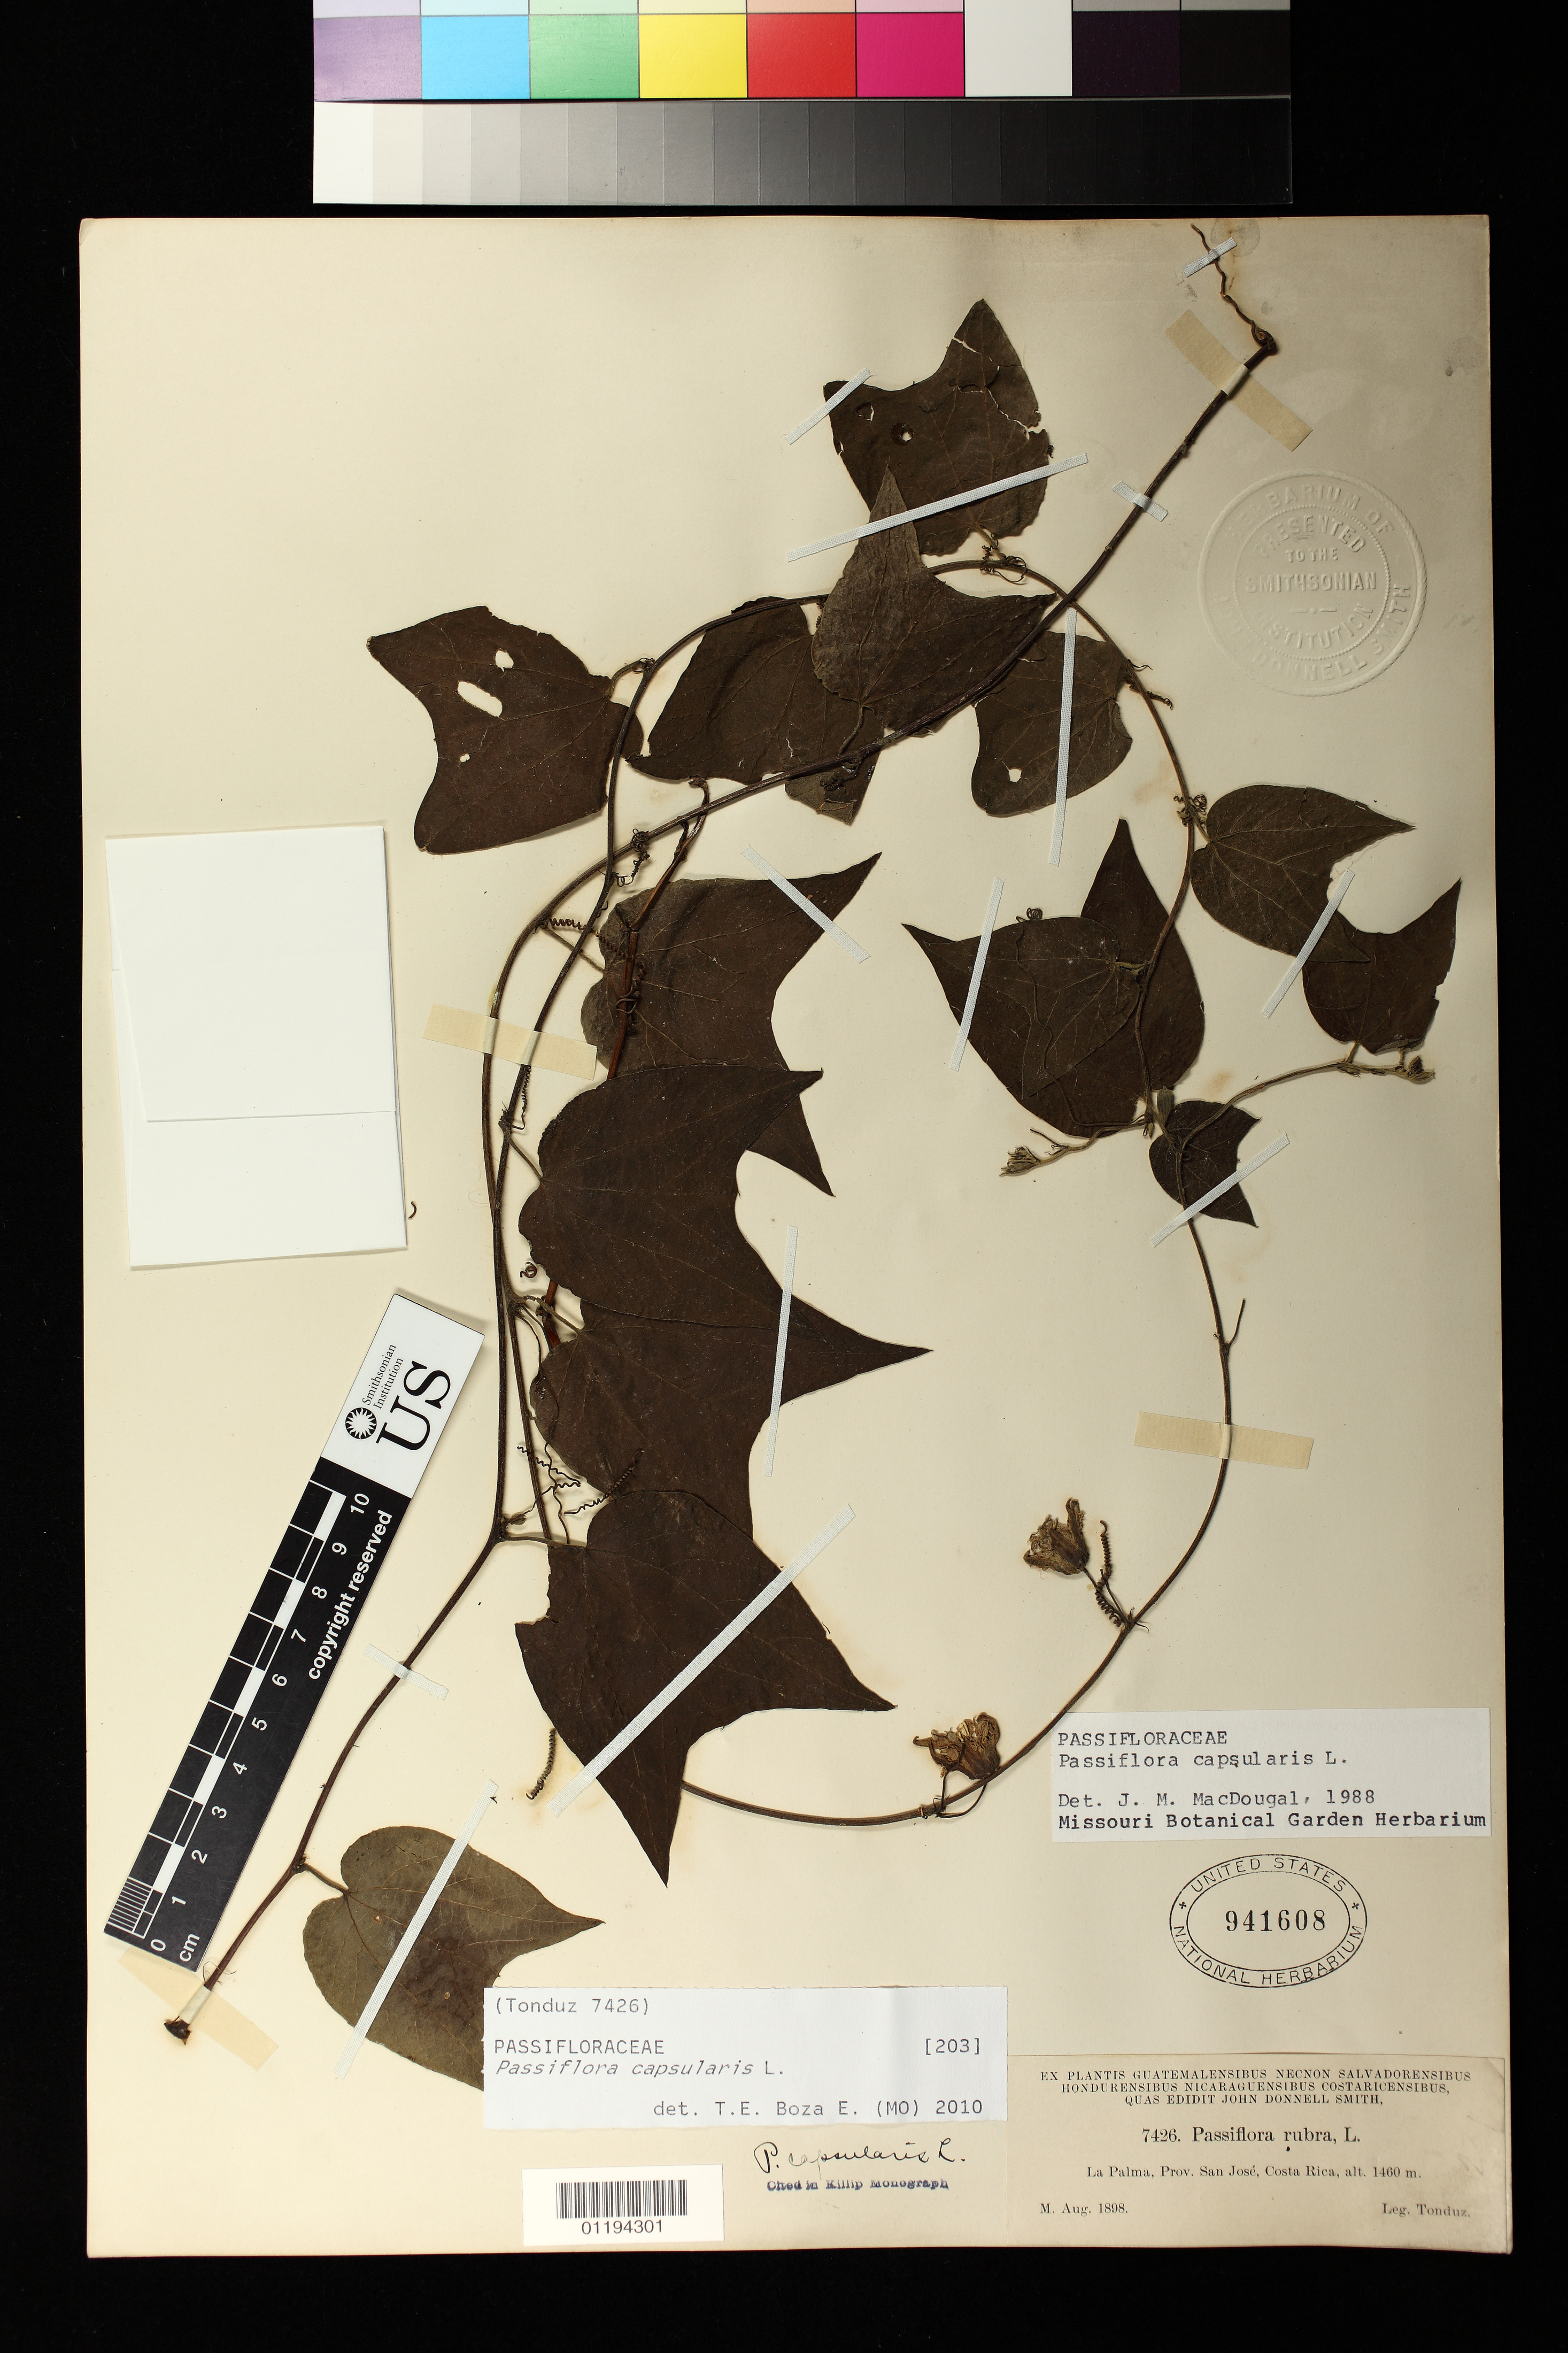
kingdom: Plantae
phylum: Tracheophyta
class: Magnoliopsida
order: Malpighiales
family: Passifloraceae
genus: Passiflora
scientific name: Passiflora capsularis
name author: L.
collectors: A. Tonduz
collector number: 7426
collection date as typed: Aug 1898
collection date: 1898-08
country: Costa Rica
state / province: San José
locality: La Palma. Prov. San Jose, Costa Rica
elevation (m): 1460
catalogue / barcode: US 941608